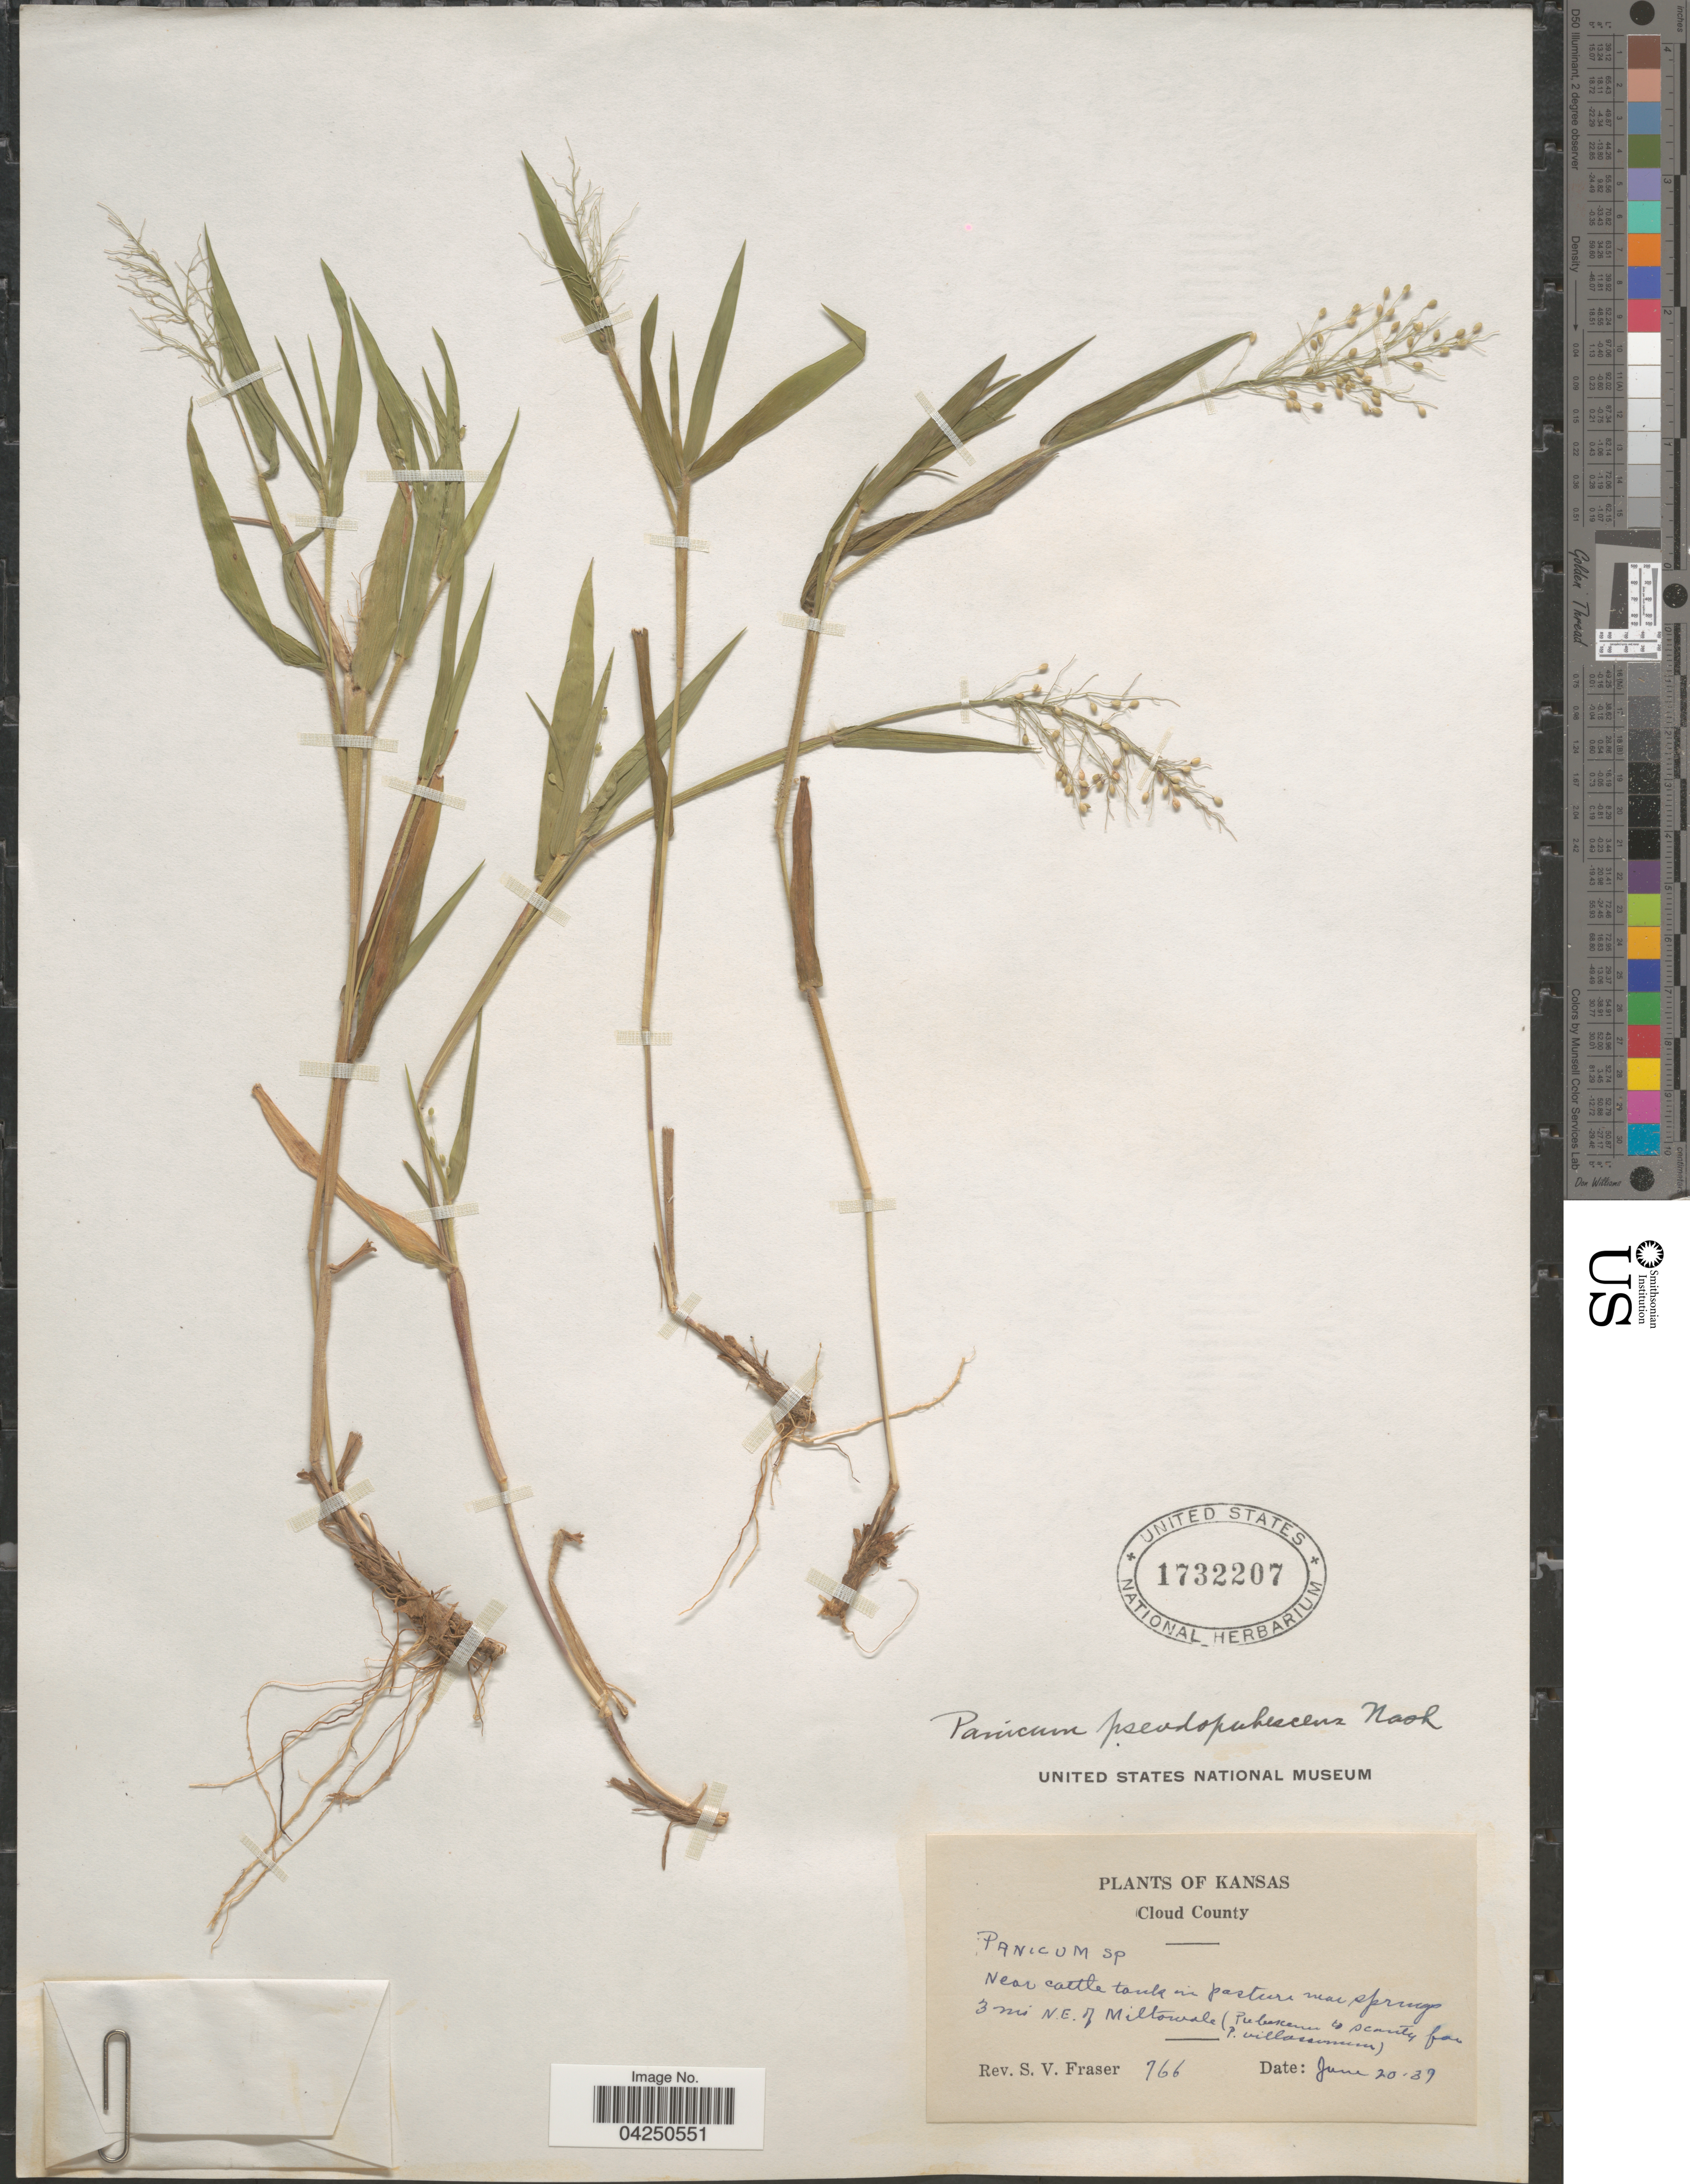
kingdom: Plantae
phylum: Tracheophyta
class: Liliopsida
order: Poales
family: Poaceae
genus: Dichanthelium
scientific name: Dichanthelium acuminatum var. acuminatum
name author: (Sw.) Gould & C.A. Clark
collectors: S. Fraser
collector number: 766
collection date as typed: Transcribed d/m/y: 20/6/39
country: United States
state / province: Kansas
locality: Cloud County. Near Cattle tank in pasture near springs 3 mi N.E. of Miltowale.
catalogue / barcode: US 1732207